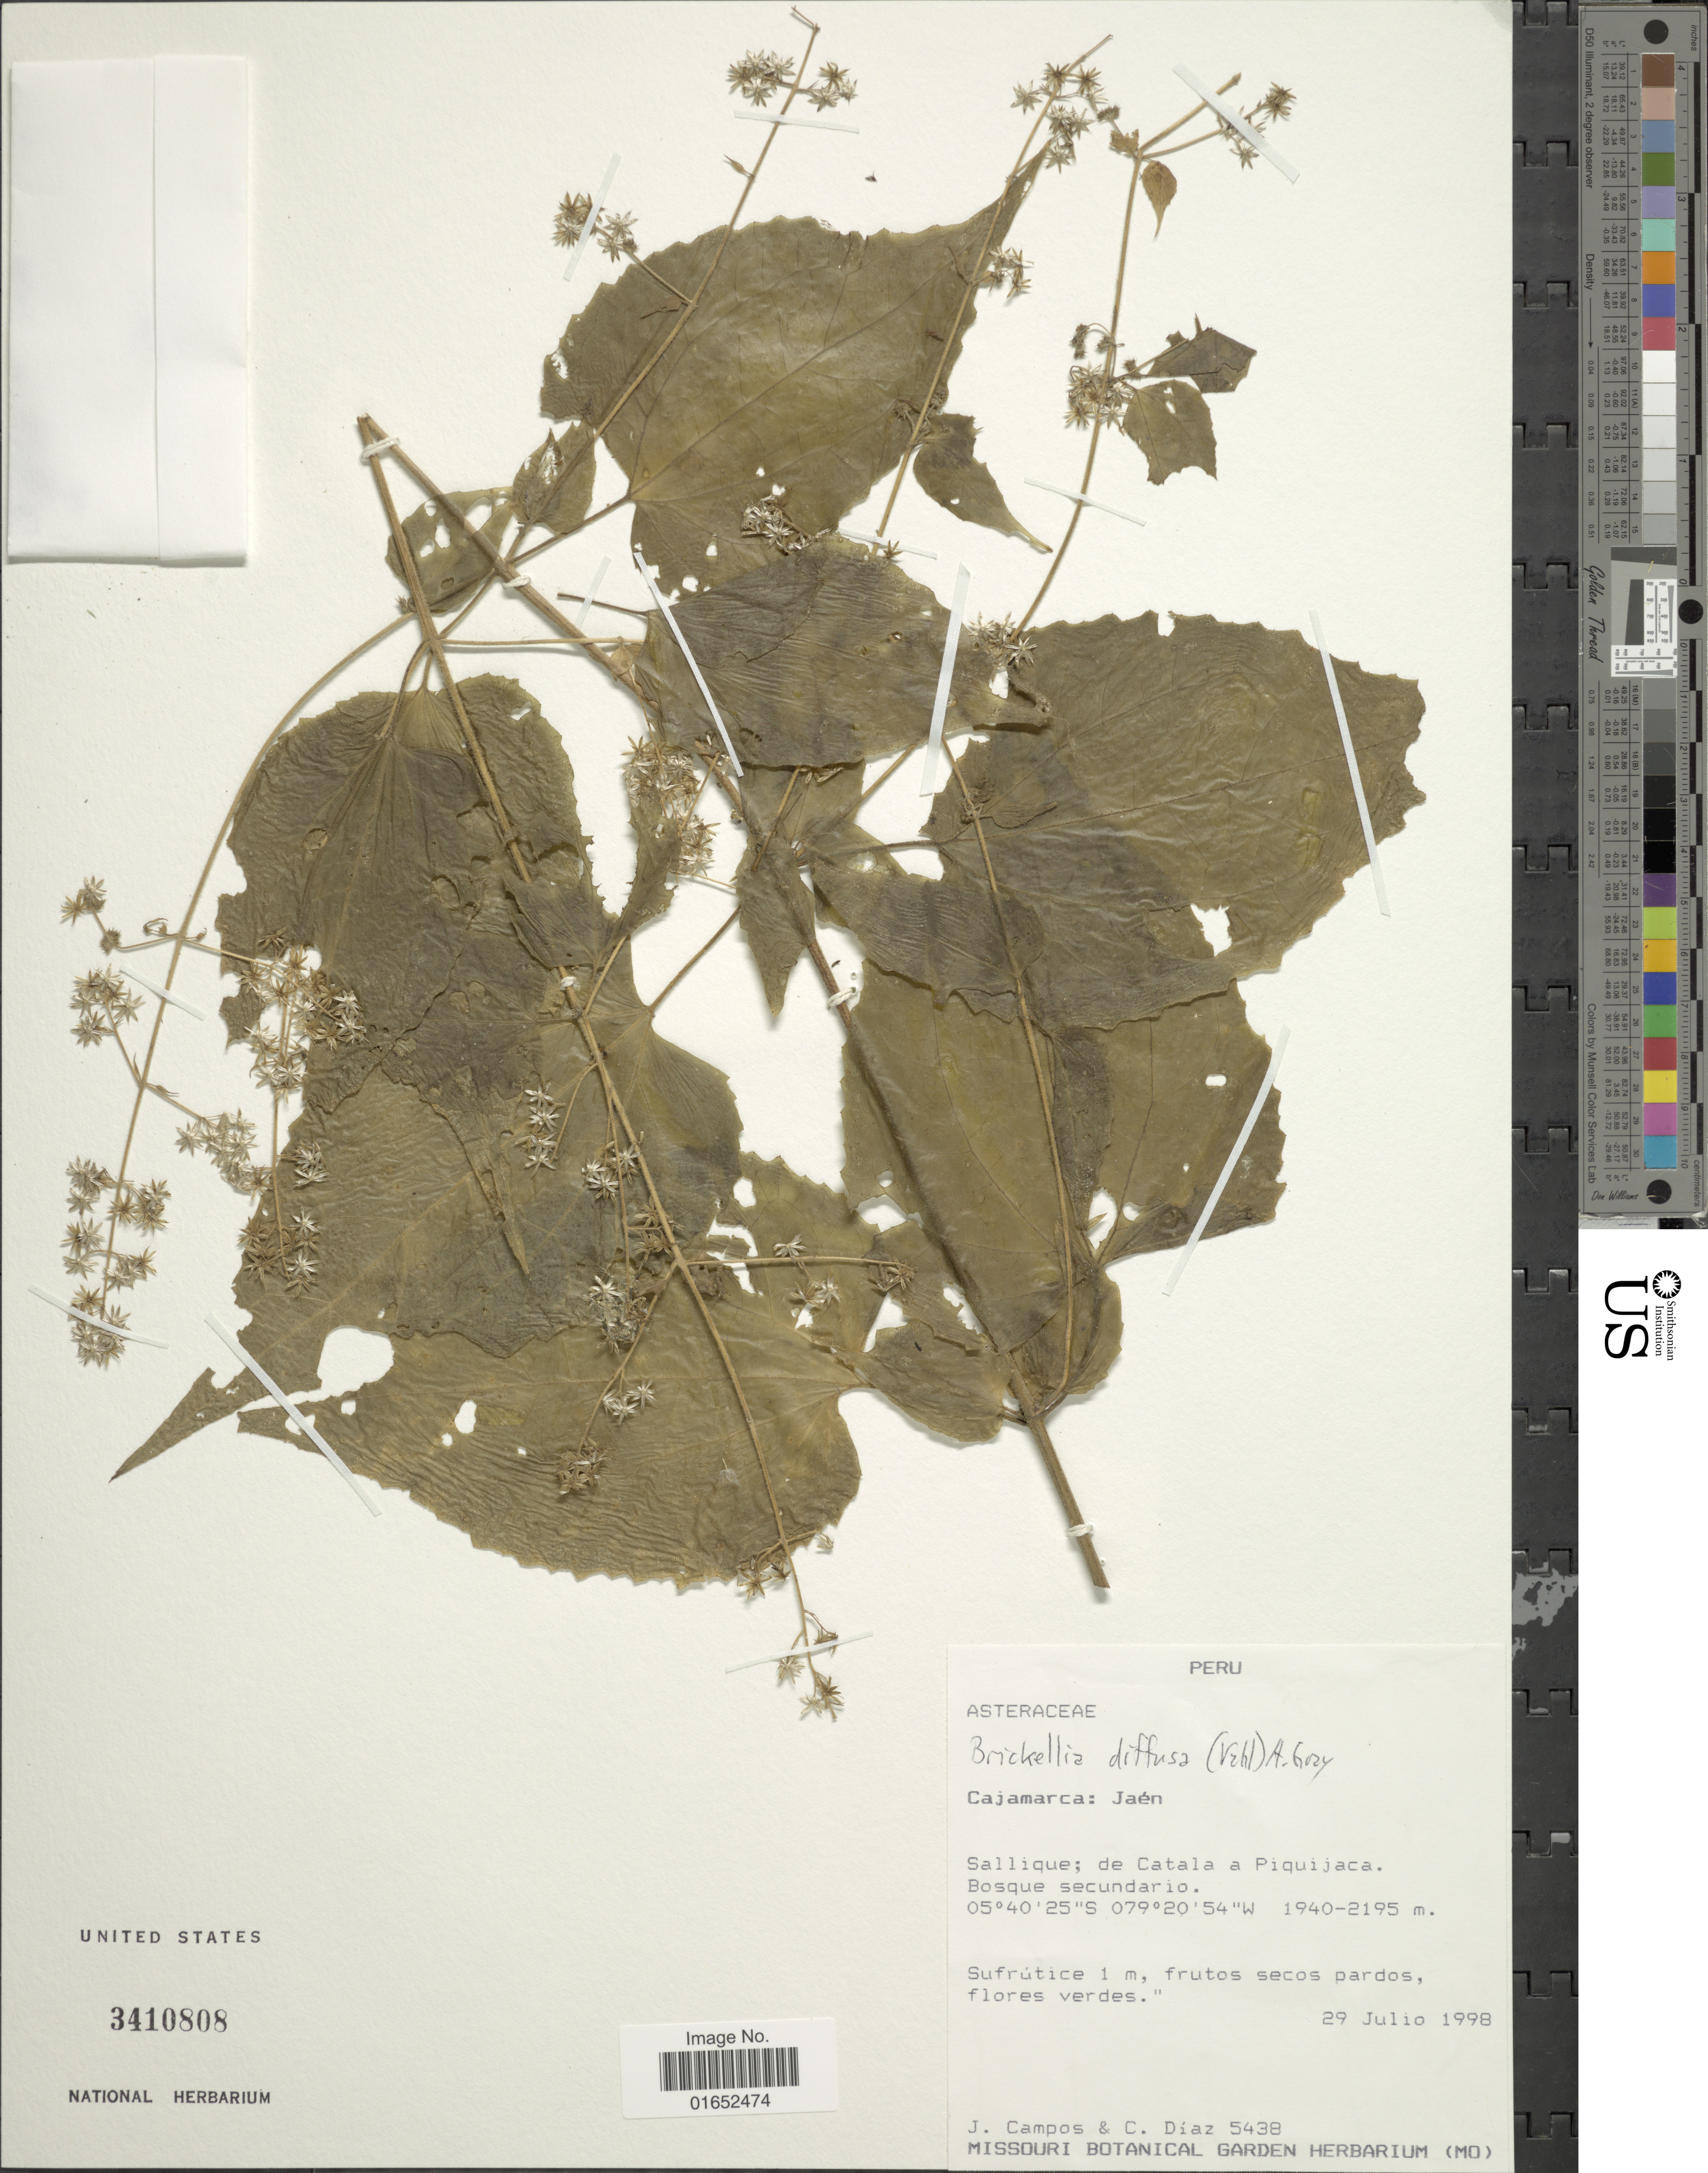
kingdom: Plantae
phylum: Tracheophyta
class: Magnoliopsida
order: Asterales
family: Asteraceae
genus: Brickellia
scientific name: Brickellia diffusa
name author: (Vahl) A. Gray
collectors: J. Campos & C. Díaz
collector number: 5438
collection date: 1998-07-29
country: Peru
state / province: Cajamarca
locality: Jaén, Sallique; de Catala a Piquijaca. Bosque secundario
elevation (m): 1940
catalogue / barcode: US 3410808